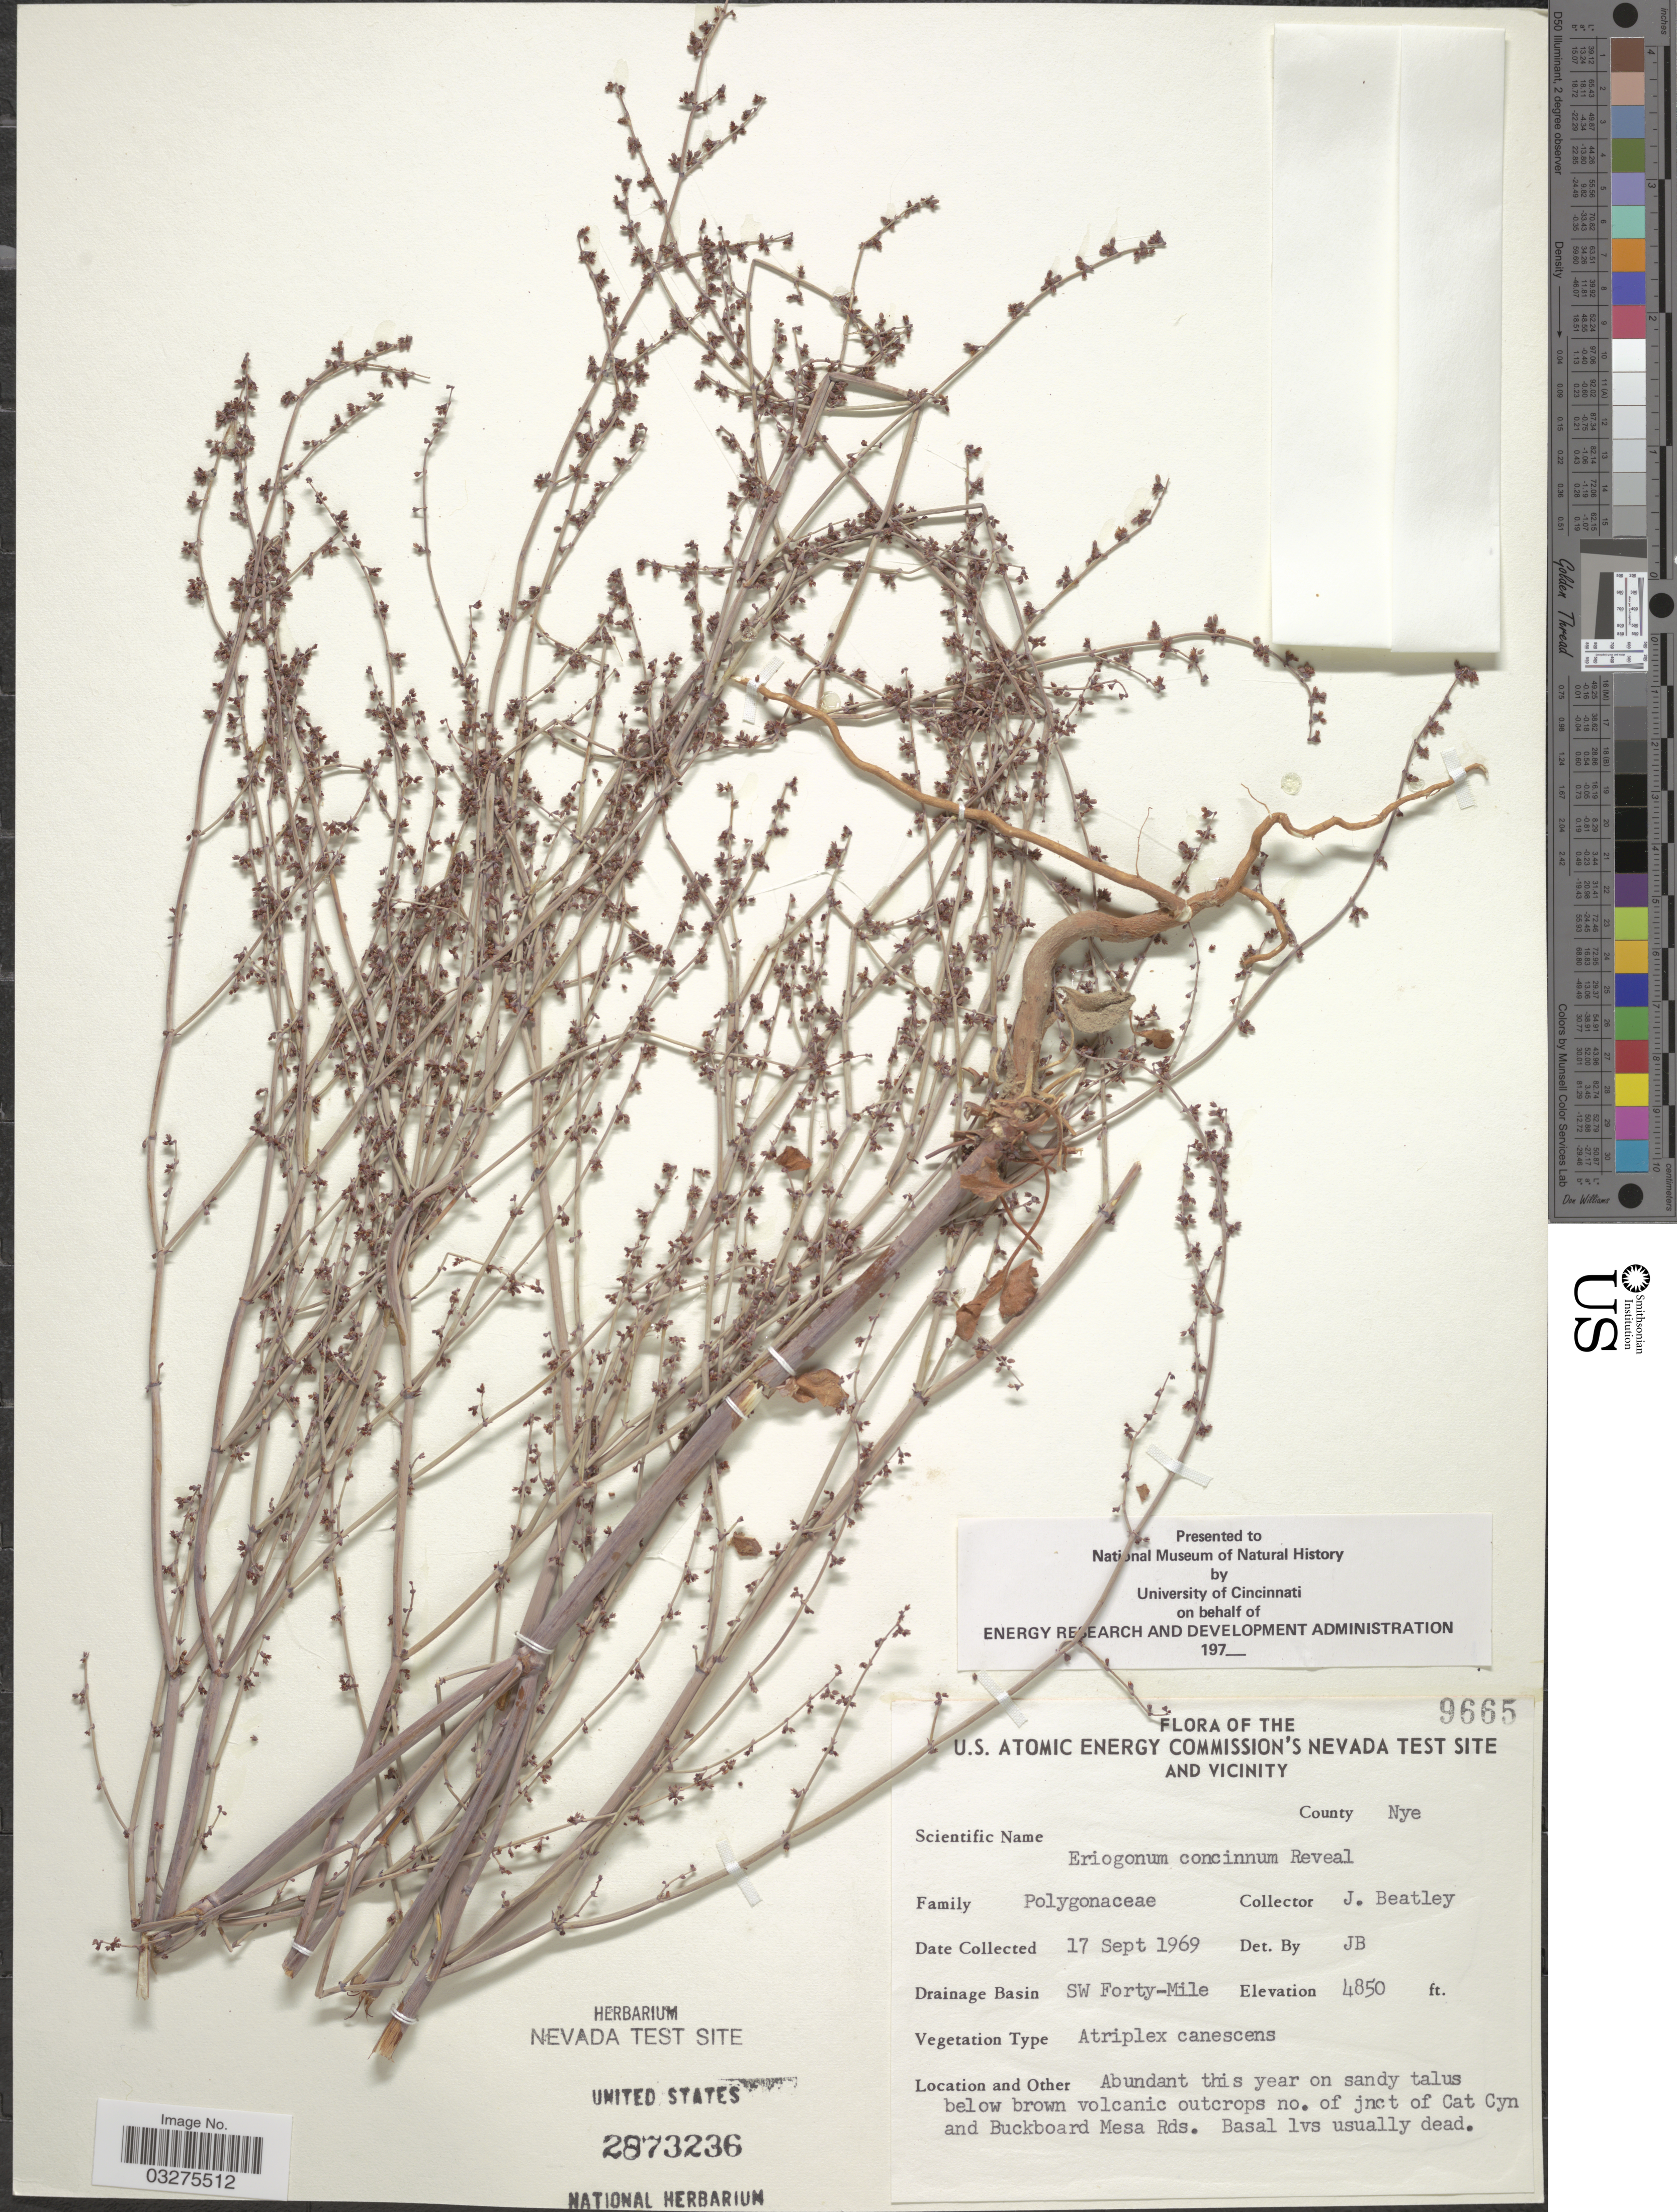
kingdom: Plantae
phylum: Tracheophyta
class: Magnoliopsida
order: Caryophyllales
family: Polygonaceae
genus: Eriogonum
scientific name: Eriogonum concinnum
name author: Reveal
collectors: J. C. Beatley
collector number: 9665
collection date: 1969-09-17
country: United States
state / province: Nevada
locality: U.S. Atomic Energy Commission's Nevada Test Site and vicinity. County Nye. Drainage Basin SW Forty-Mile. Abundant this year on sandy talus below brown volcanic outcrops no. of jnct of Cat Cyn and Buckboard Mesa Rds.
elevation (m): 1478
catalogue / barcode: US 2873236